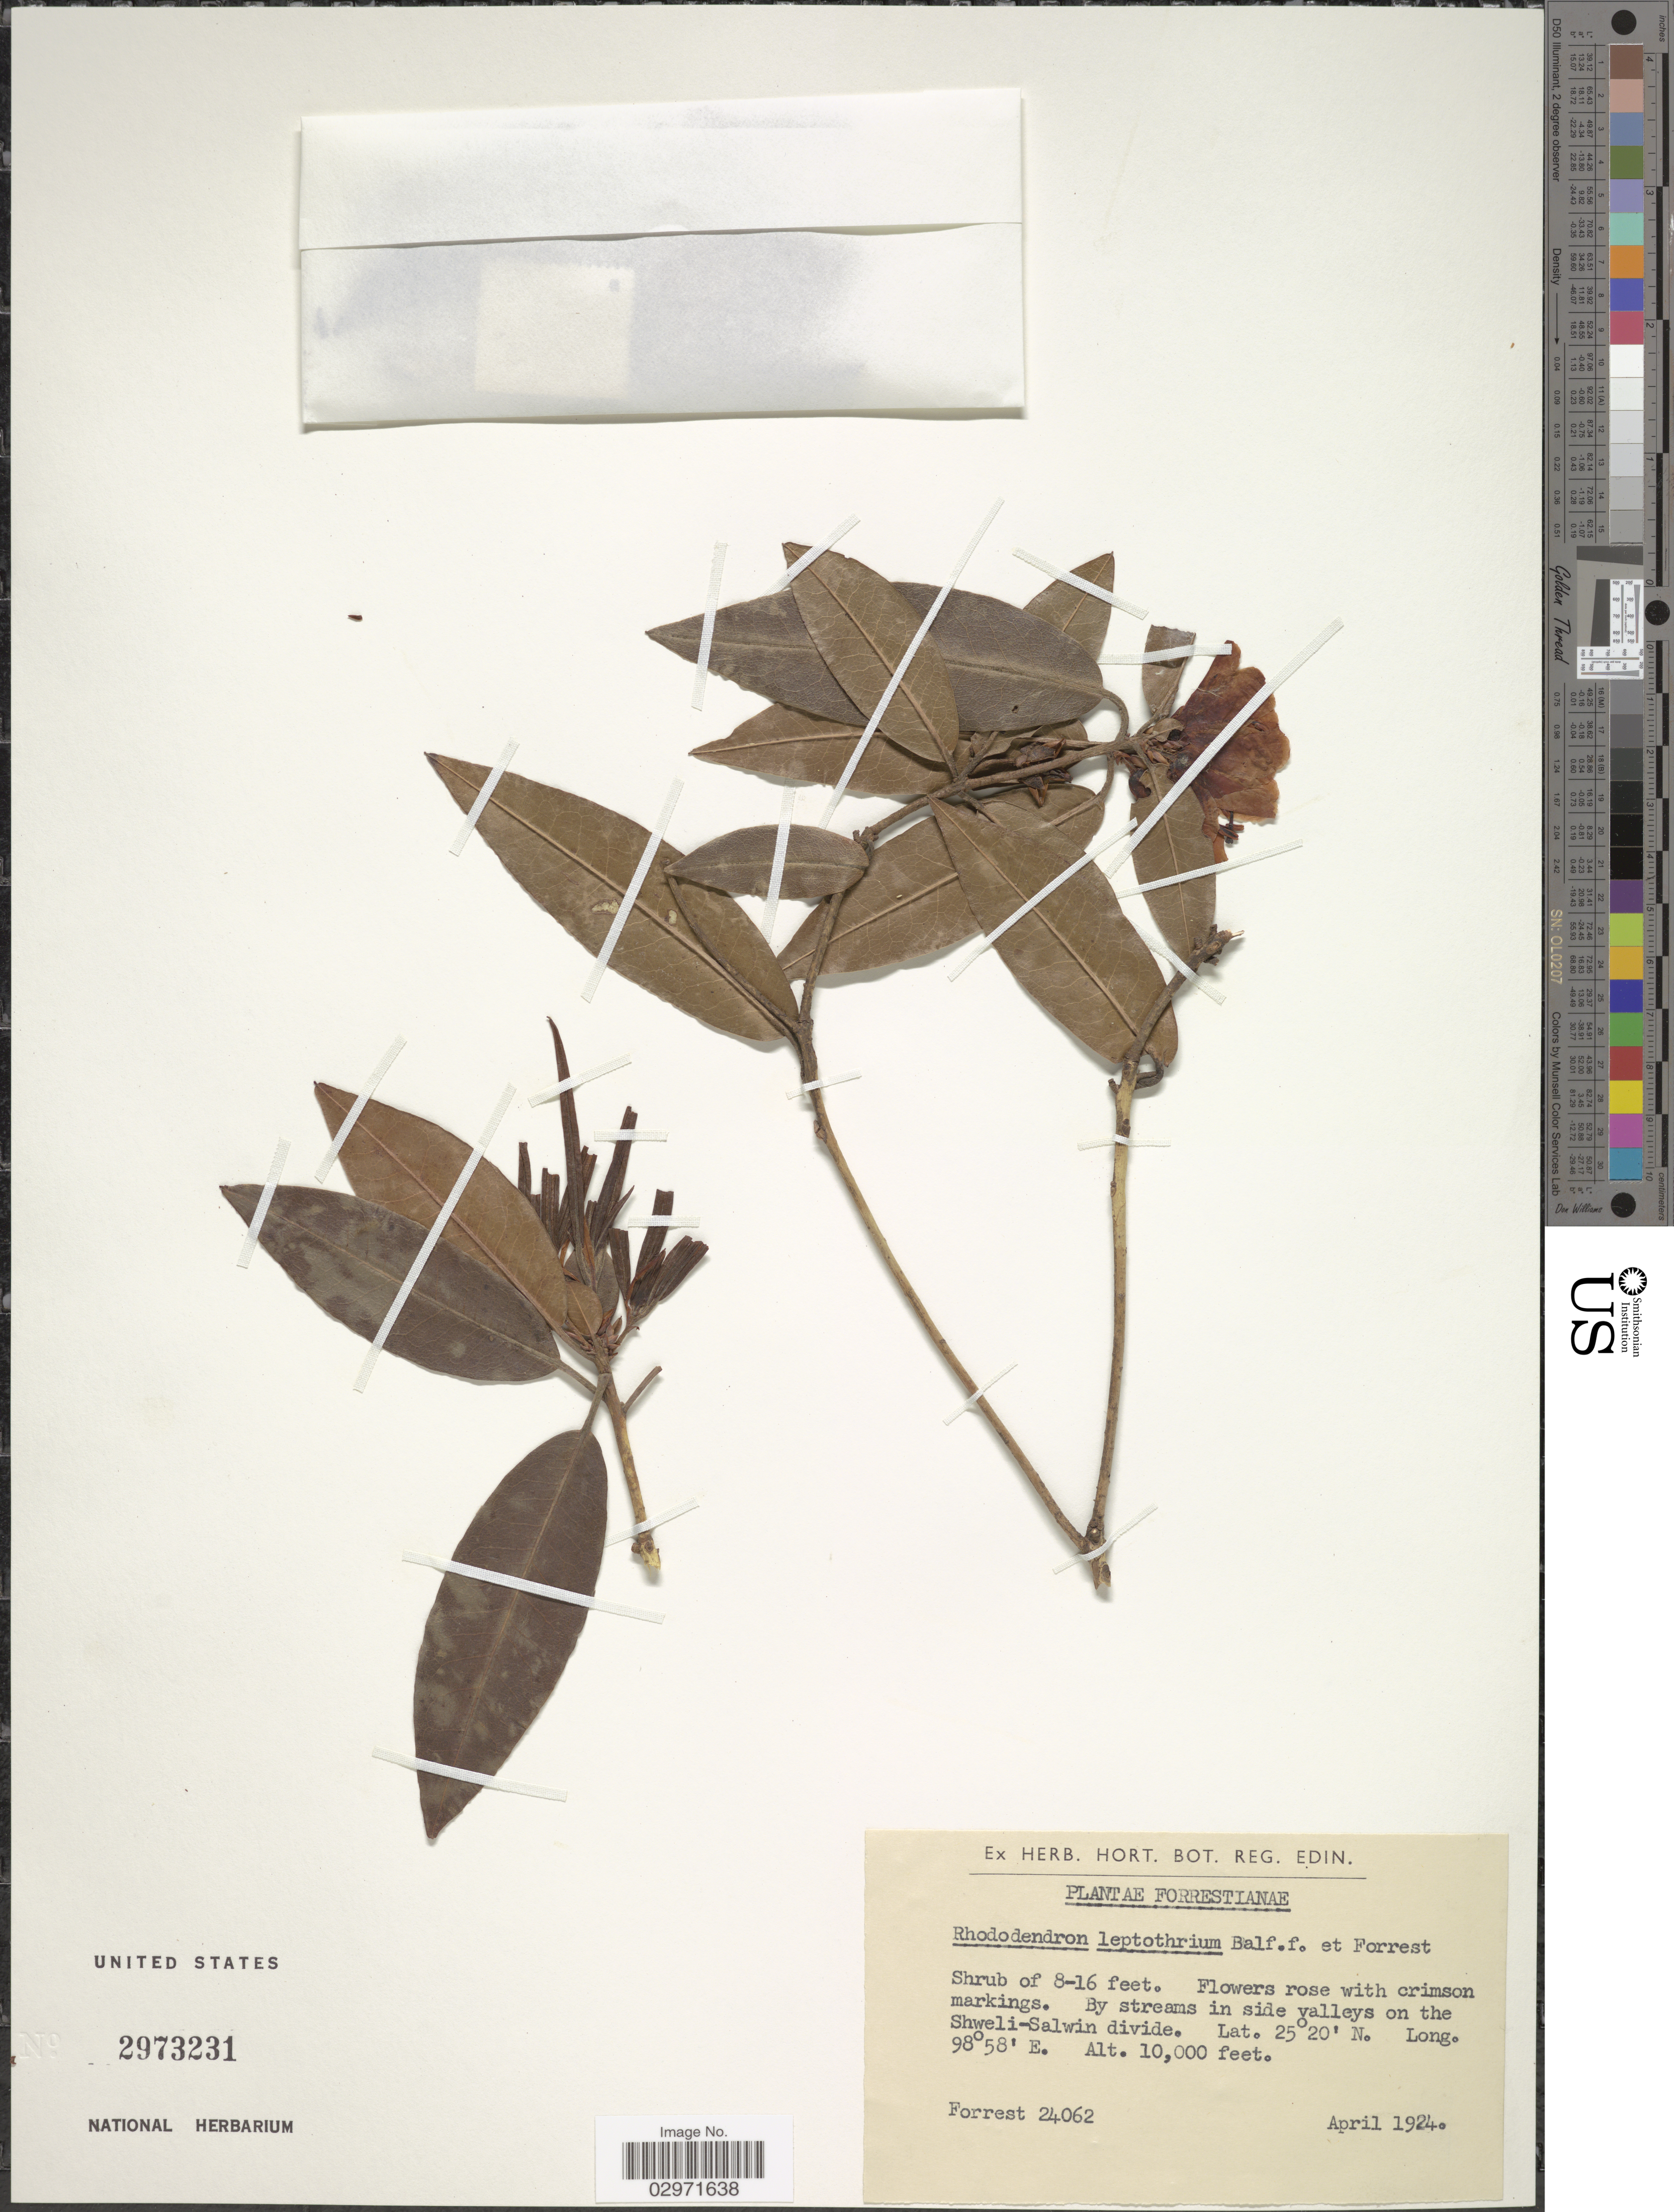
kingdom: Plantae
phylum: Tracheophyta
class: Magnoliopsida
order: Ericales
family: Ericaceae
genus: Rhododendron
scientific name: Rhododendron leptothrium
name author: Balf. f. & Forrest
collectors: -. Forrest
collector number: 24062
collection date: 1924-04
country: China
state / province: Yunnan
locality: On the Shweli-Salwin divide.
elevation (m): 3048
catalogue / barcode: US 2973231